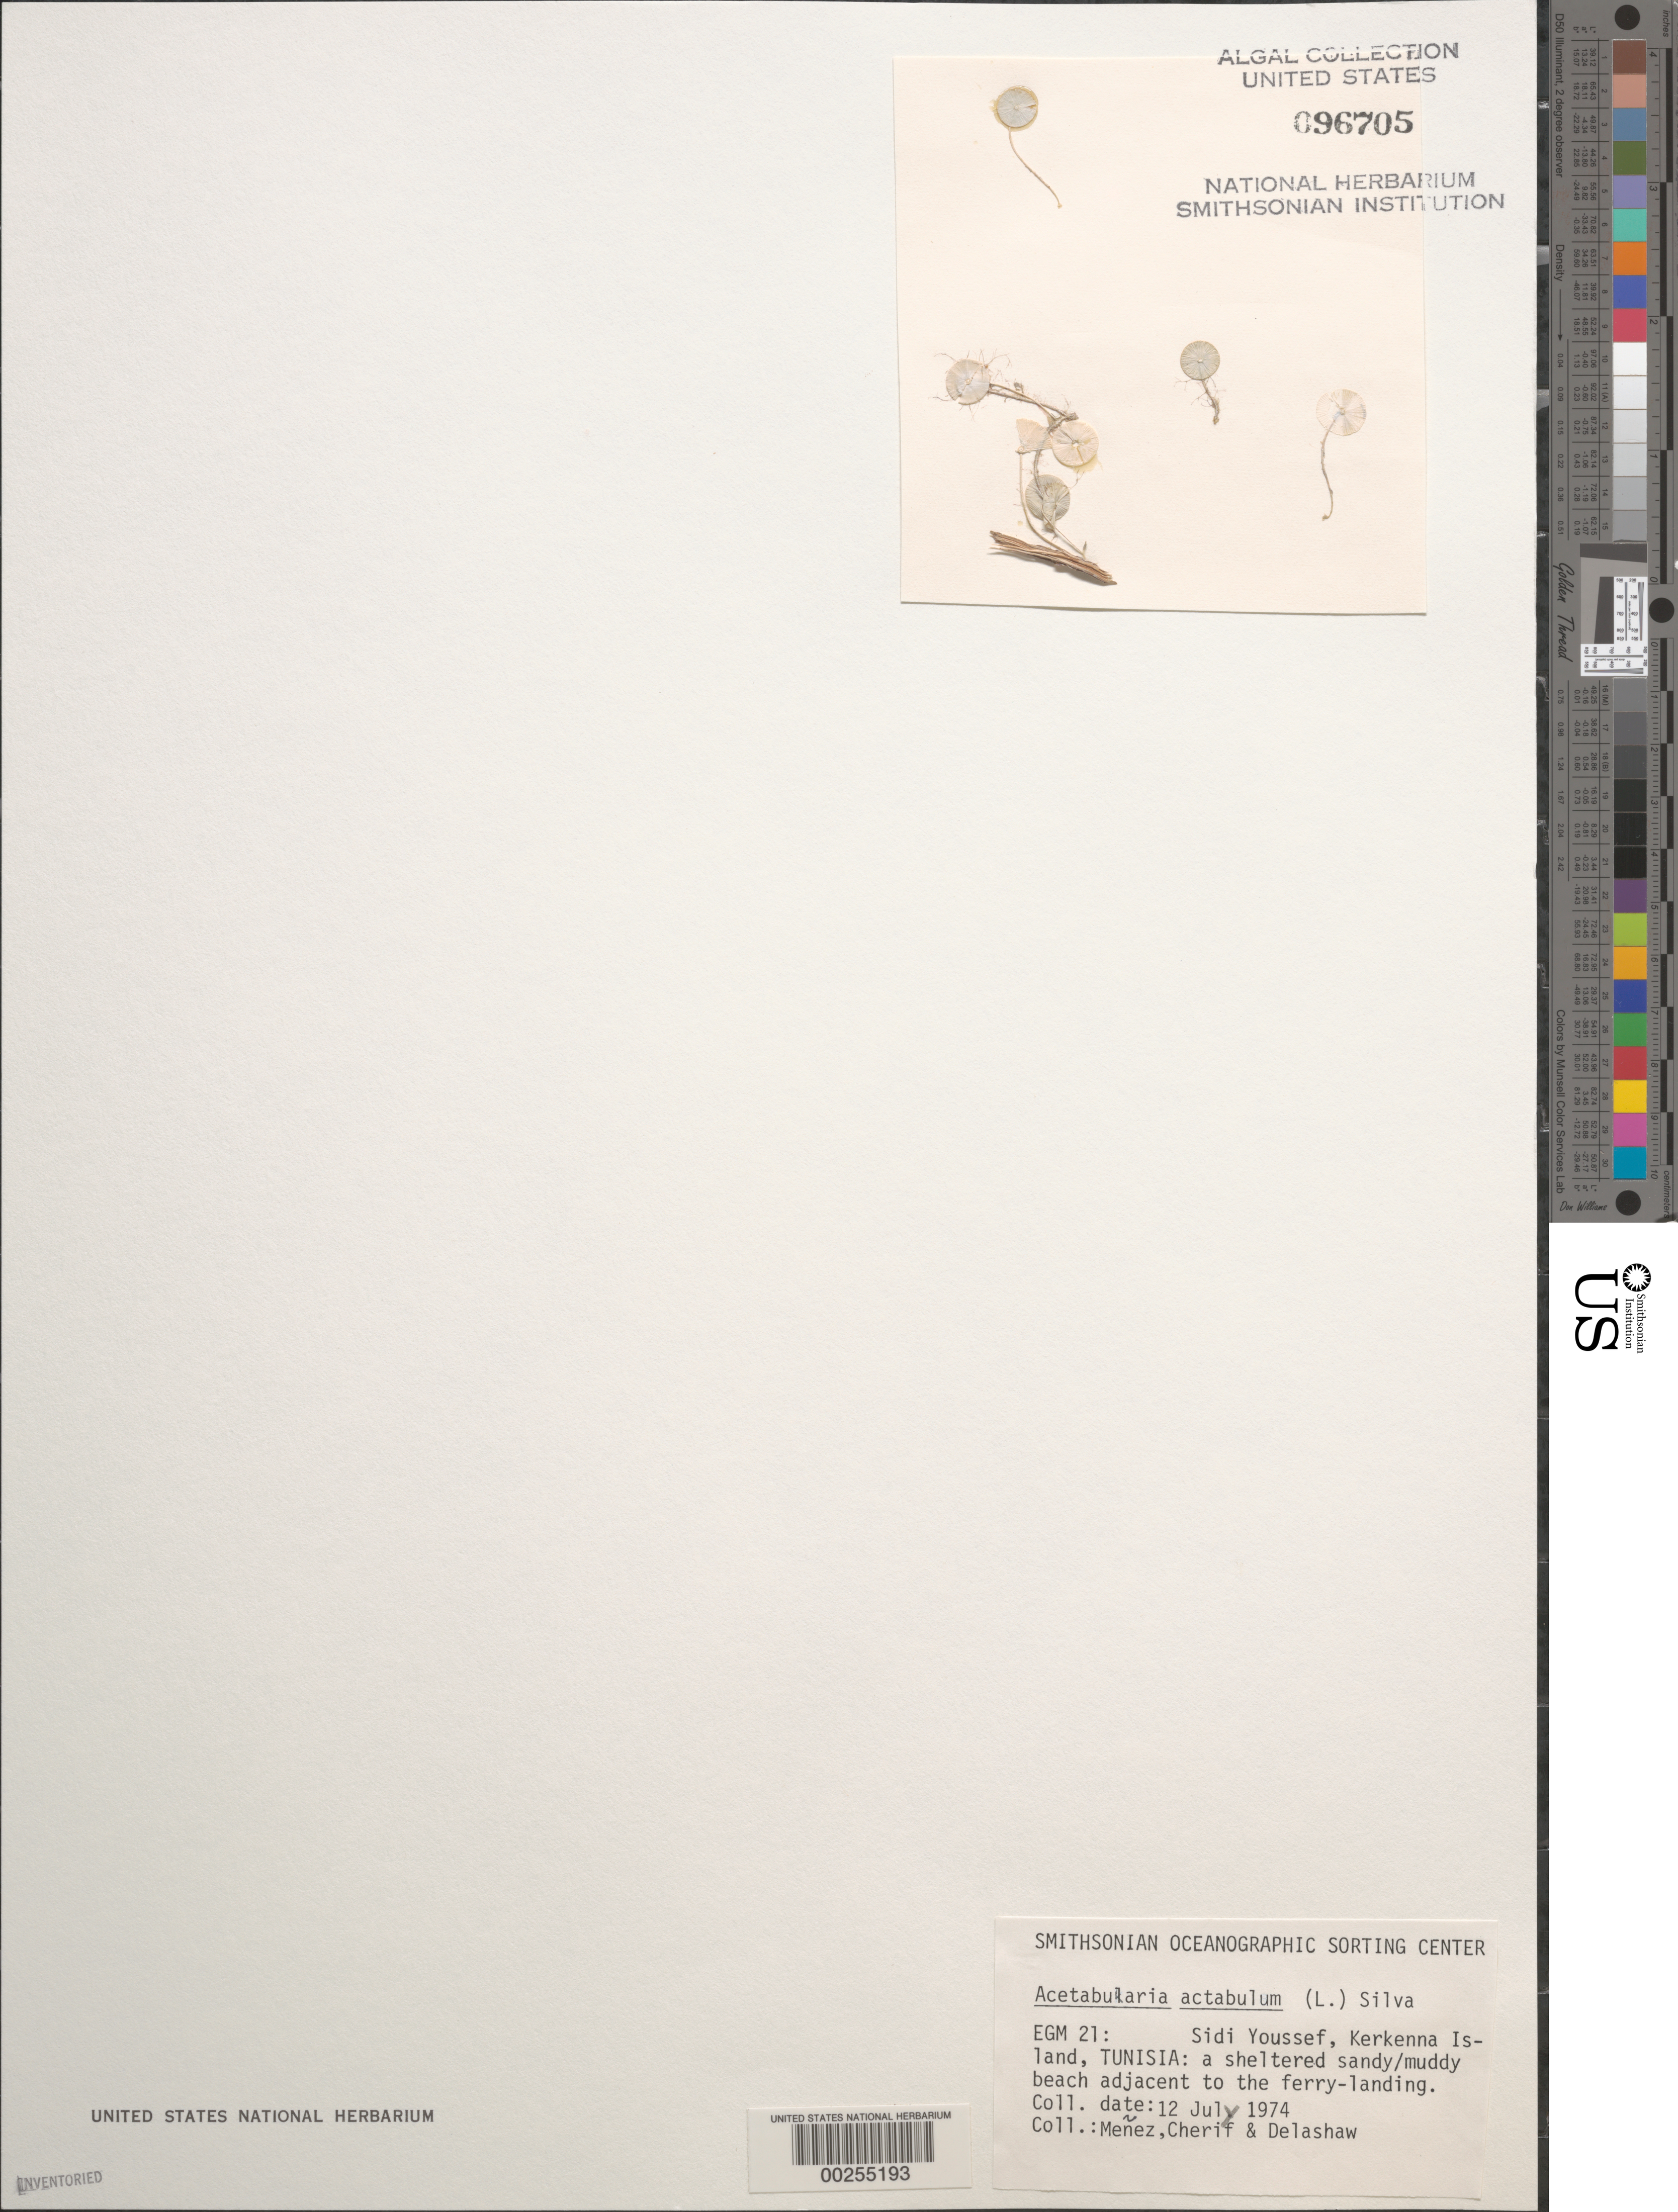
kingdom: Plantae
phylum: Chlorophyta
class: Ulvophyceae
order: Dasycladales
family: Polyphysaceae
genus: Acetabularia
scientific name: Acetabularia acetabulum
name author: (L.) P.C. Silva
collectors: Meñez, -. Cherif & -. Delashaw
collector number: EGM 21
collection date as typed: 12 Jul 1974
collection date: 1974-07-12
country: Tunisia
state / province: Sfax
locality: Sidi youssef, kerkenna island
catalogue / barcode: US 96705